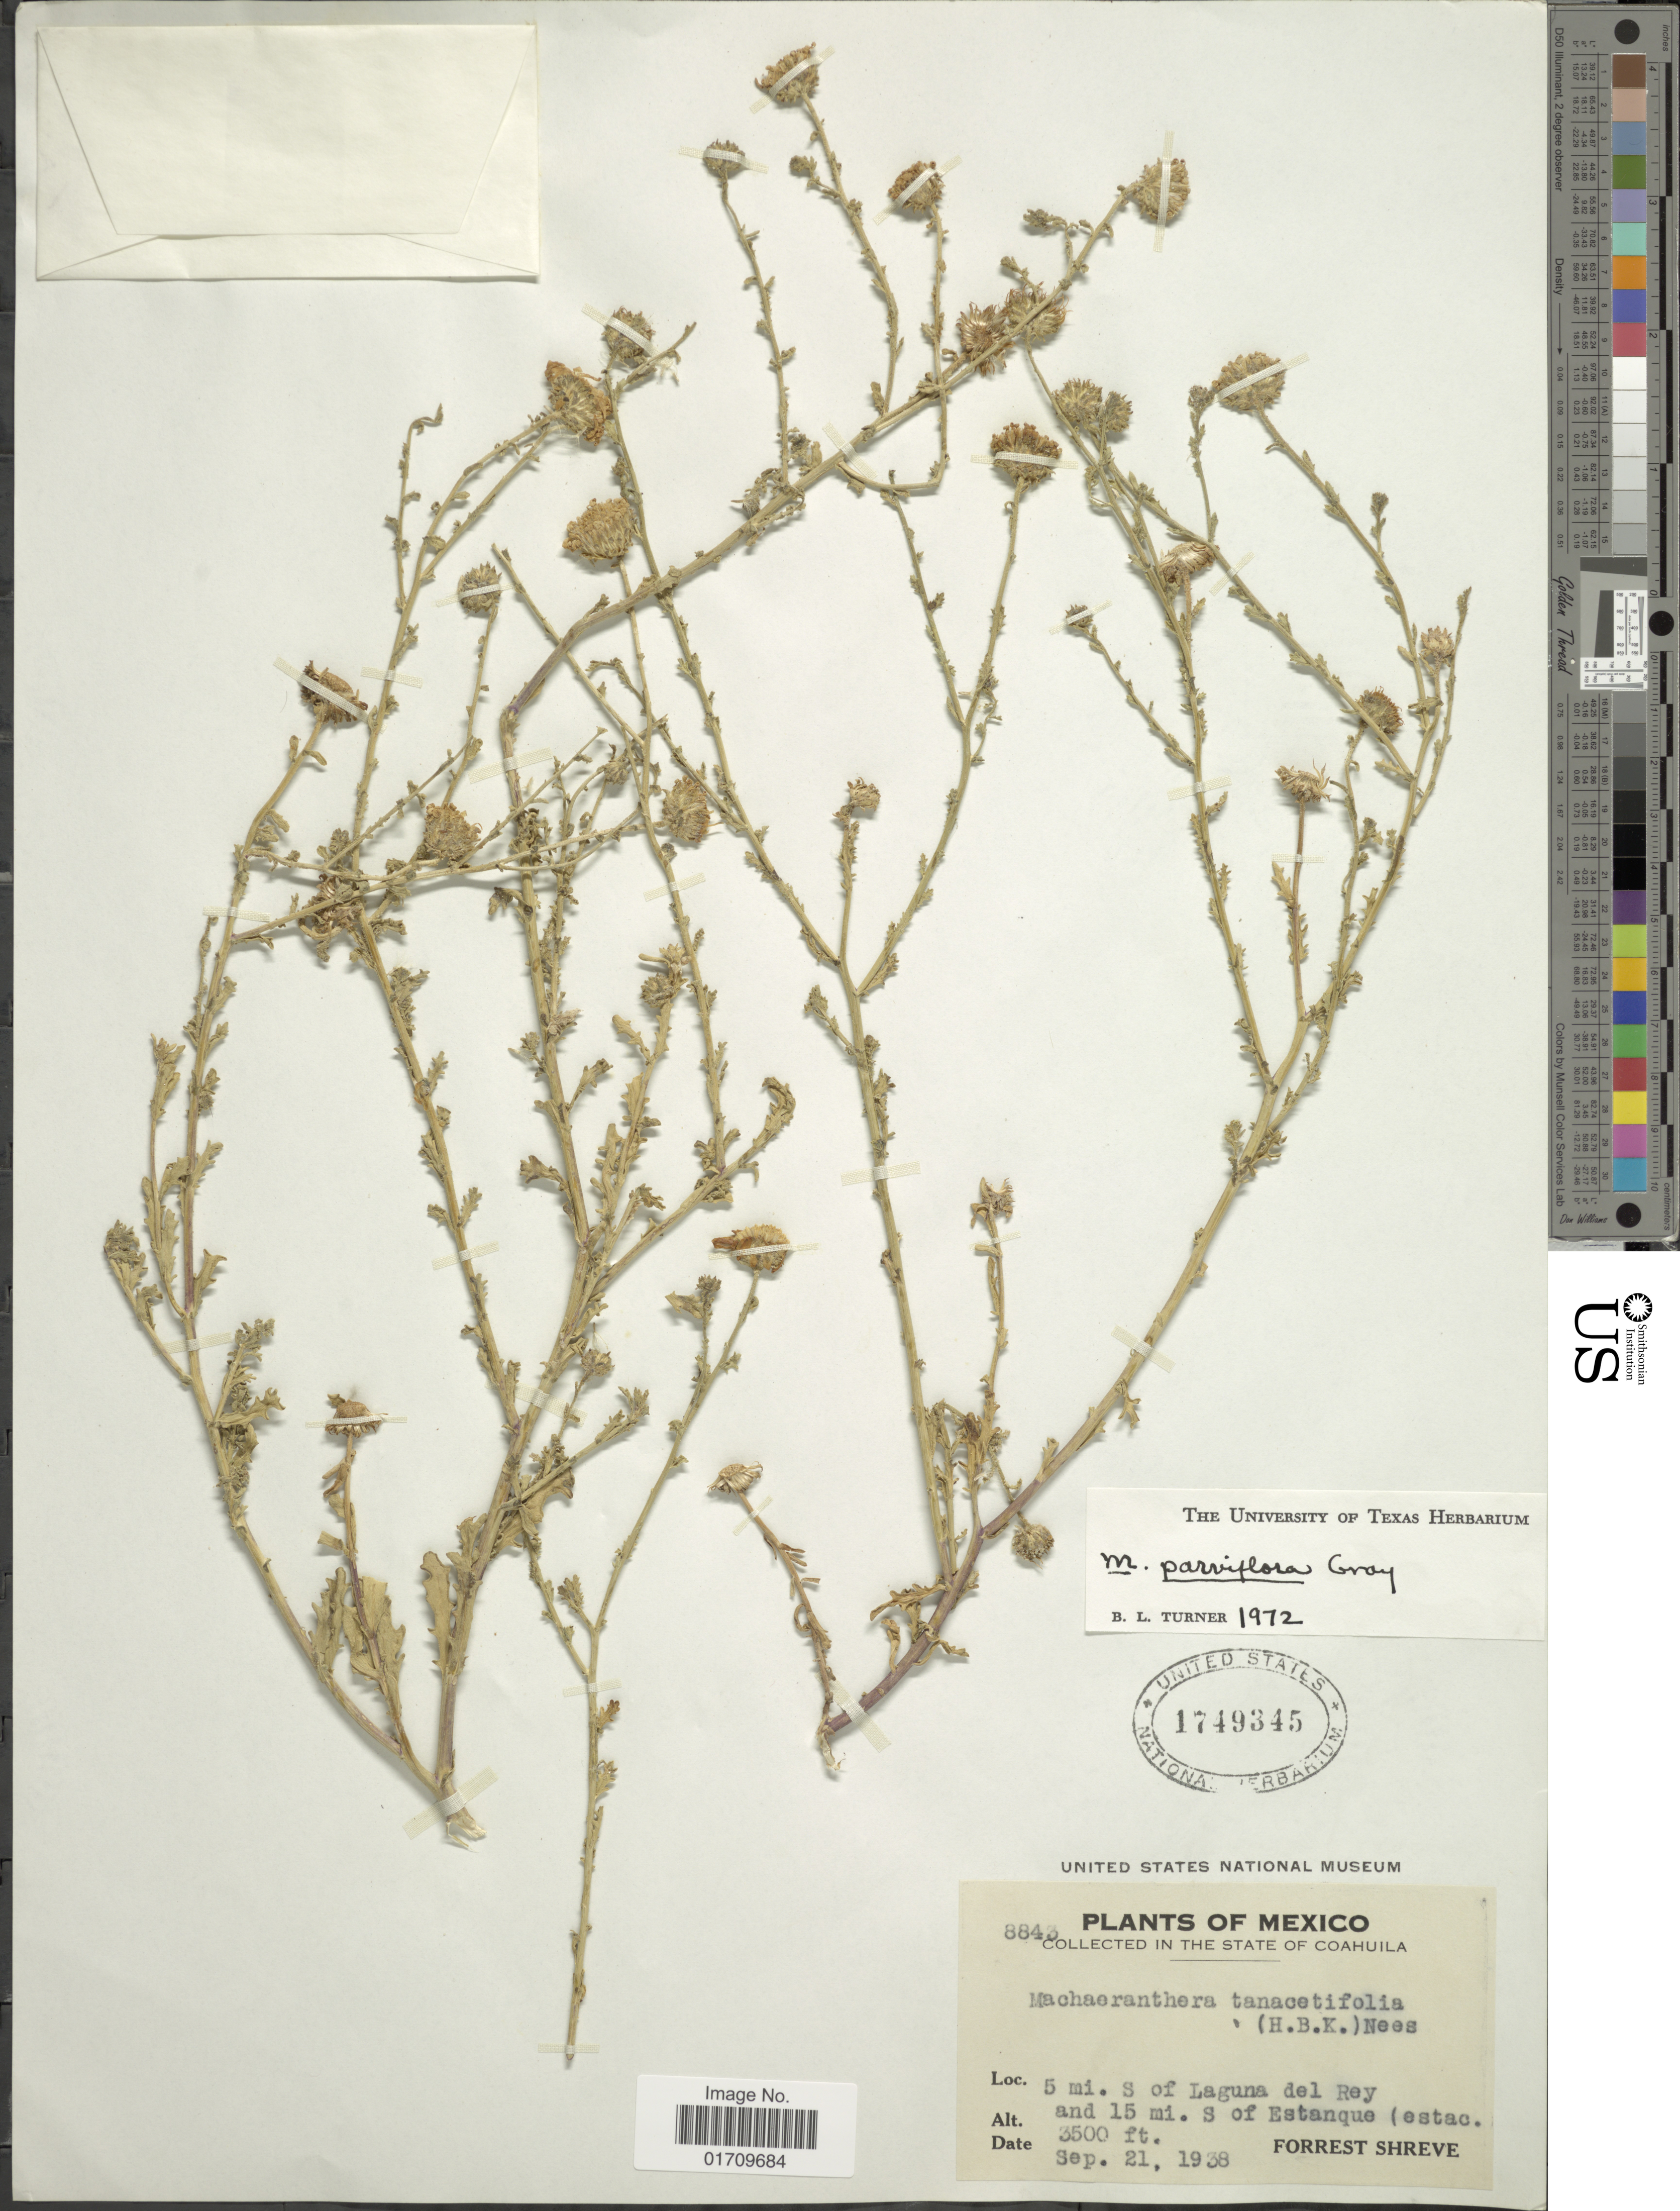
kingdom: Plantae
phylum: Tracheophyta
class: Magnoliopsida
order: Asterales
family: Asteraceae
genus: Machaeranthera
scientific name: Machaeranthera parviflora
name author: A. Gray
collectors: F. Shreve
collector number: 8843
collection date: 1938-09-21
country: Mexico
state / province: Coahuila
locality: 5 mi. S of Laguna del Rey and 15 mi. S of Estanque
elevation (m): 1067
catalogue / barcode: US 1749345